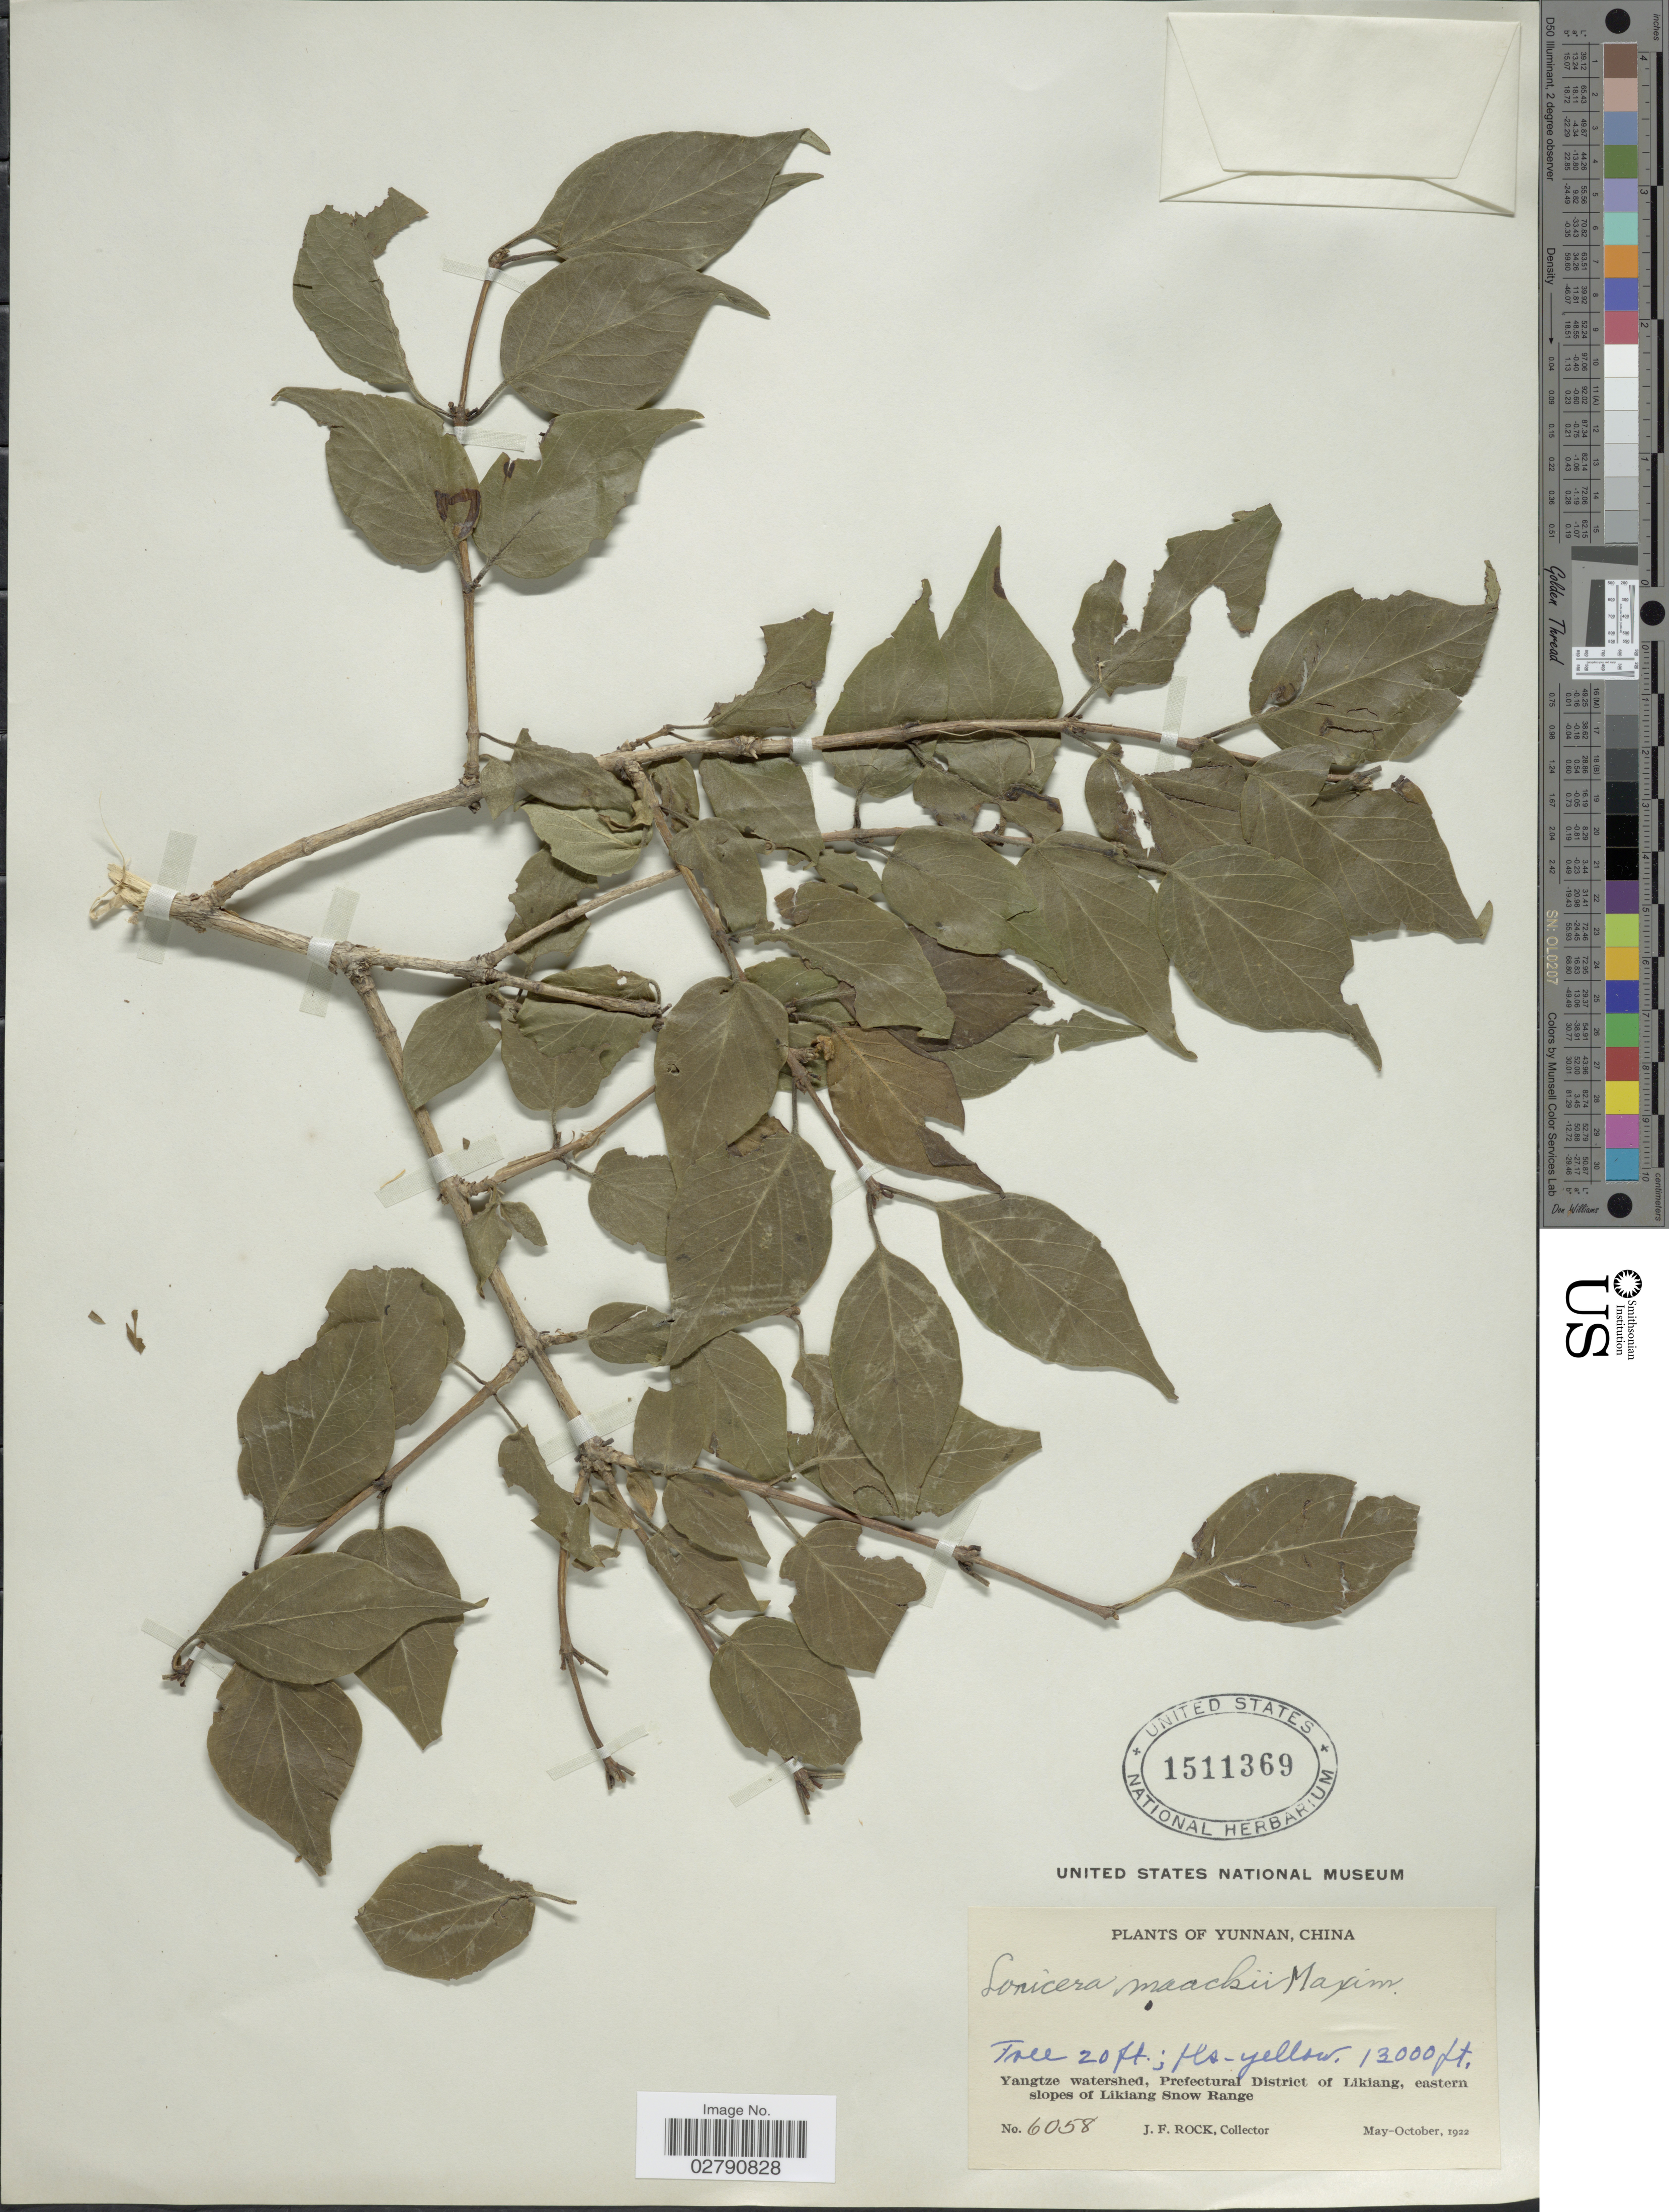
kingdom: Plantae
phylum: Tracheophyta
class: Magnoliopsida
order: Dipsacales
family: Caprifoliaceae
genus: Lonicera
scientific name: Lonicera maackii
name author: (Rupr.) Maxim.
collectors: J. Rock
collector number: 6058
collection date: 1922-05/1922-10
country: China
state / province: Yunnan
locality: Yangtze watershed, Prefectural District of Likiang, eastern slopes of Likiang Snow Range.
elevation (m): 3962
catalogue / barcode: US 1511369